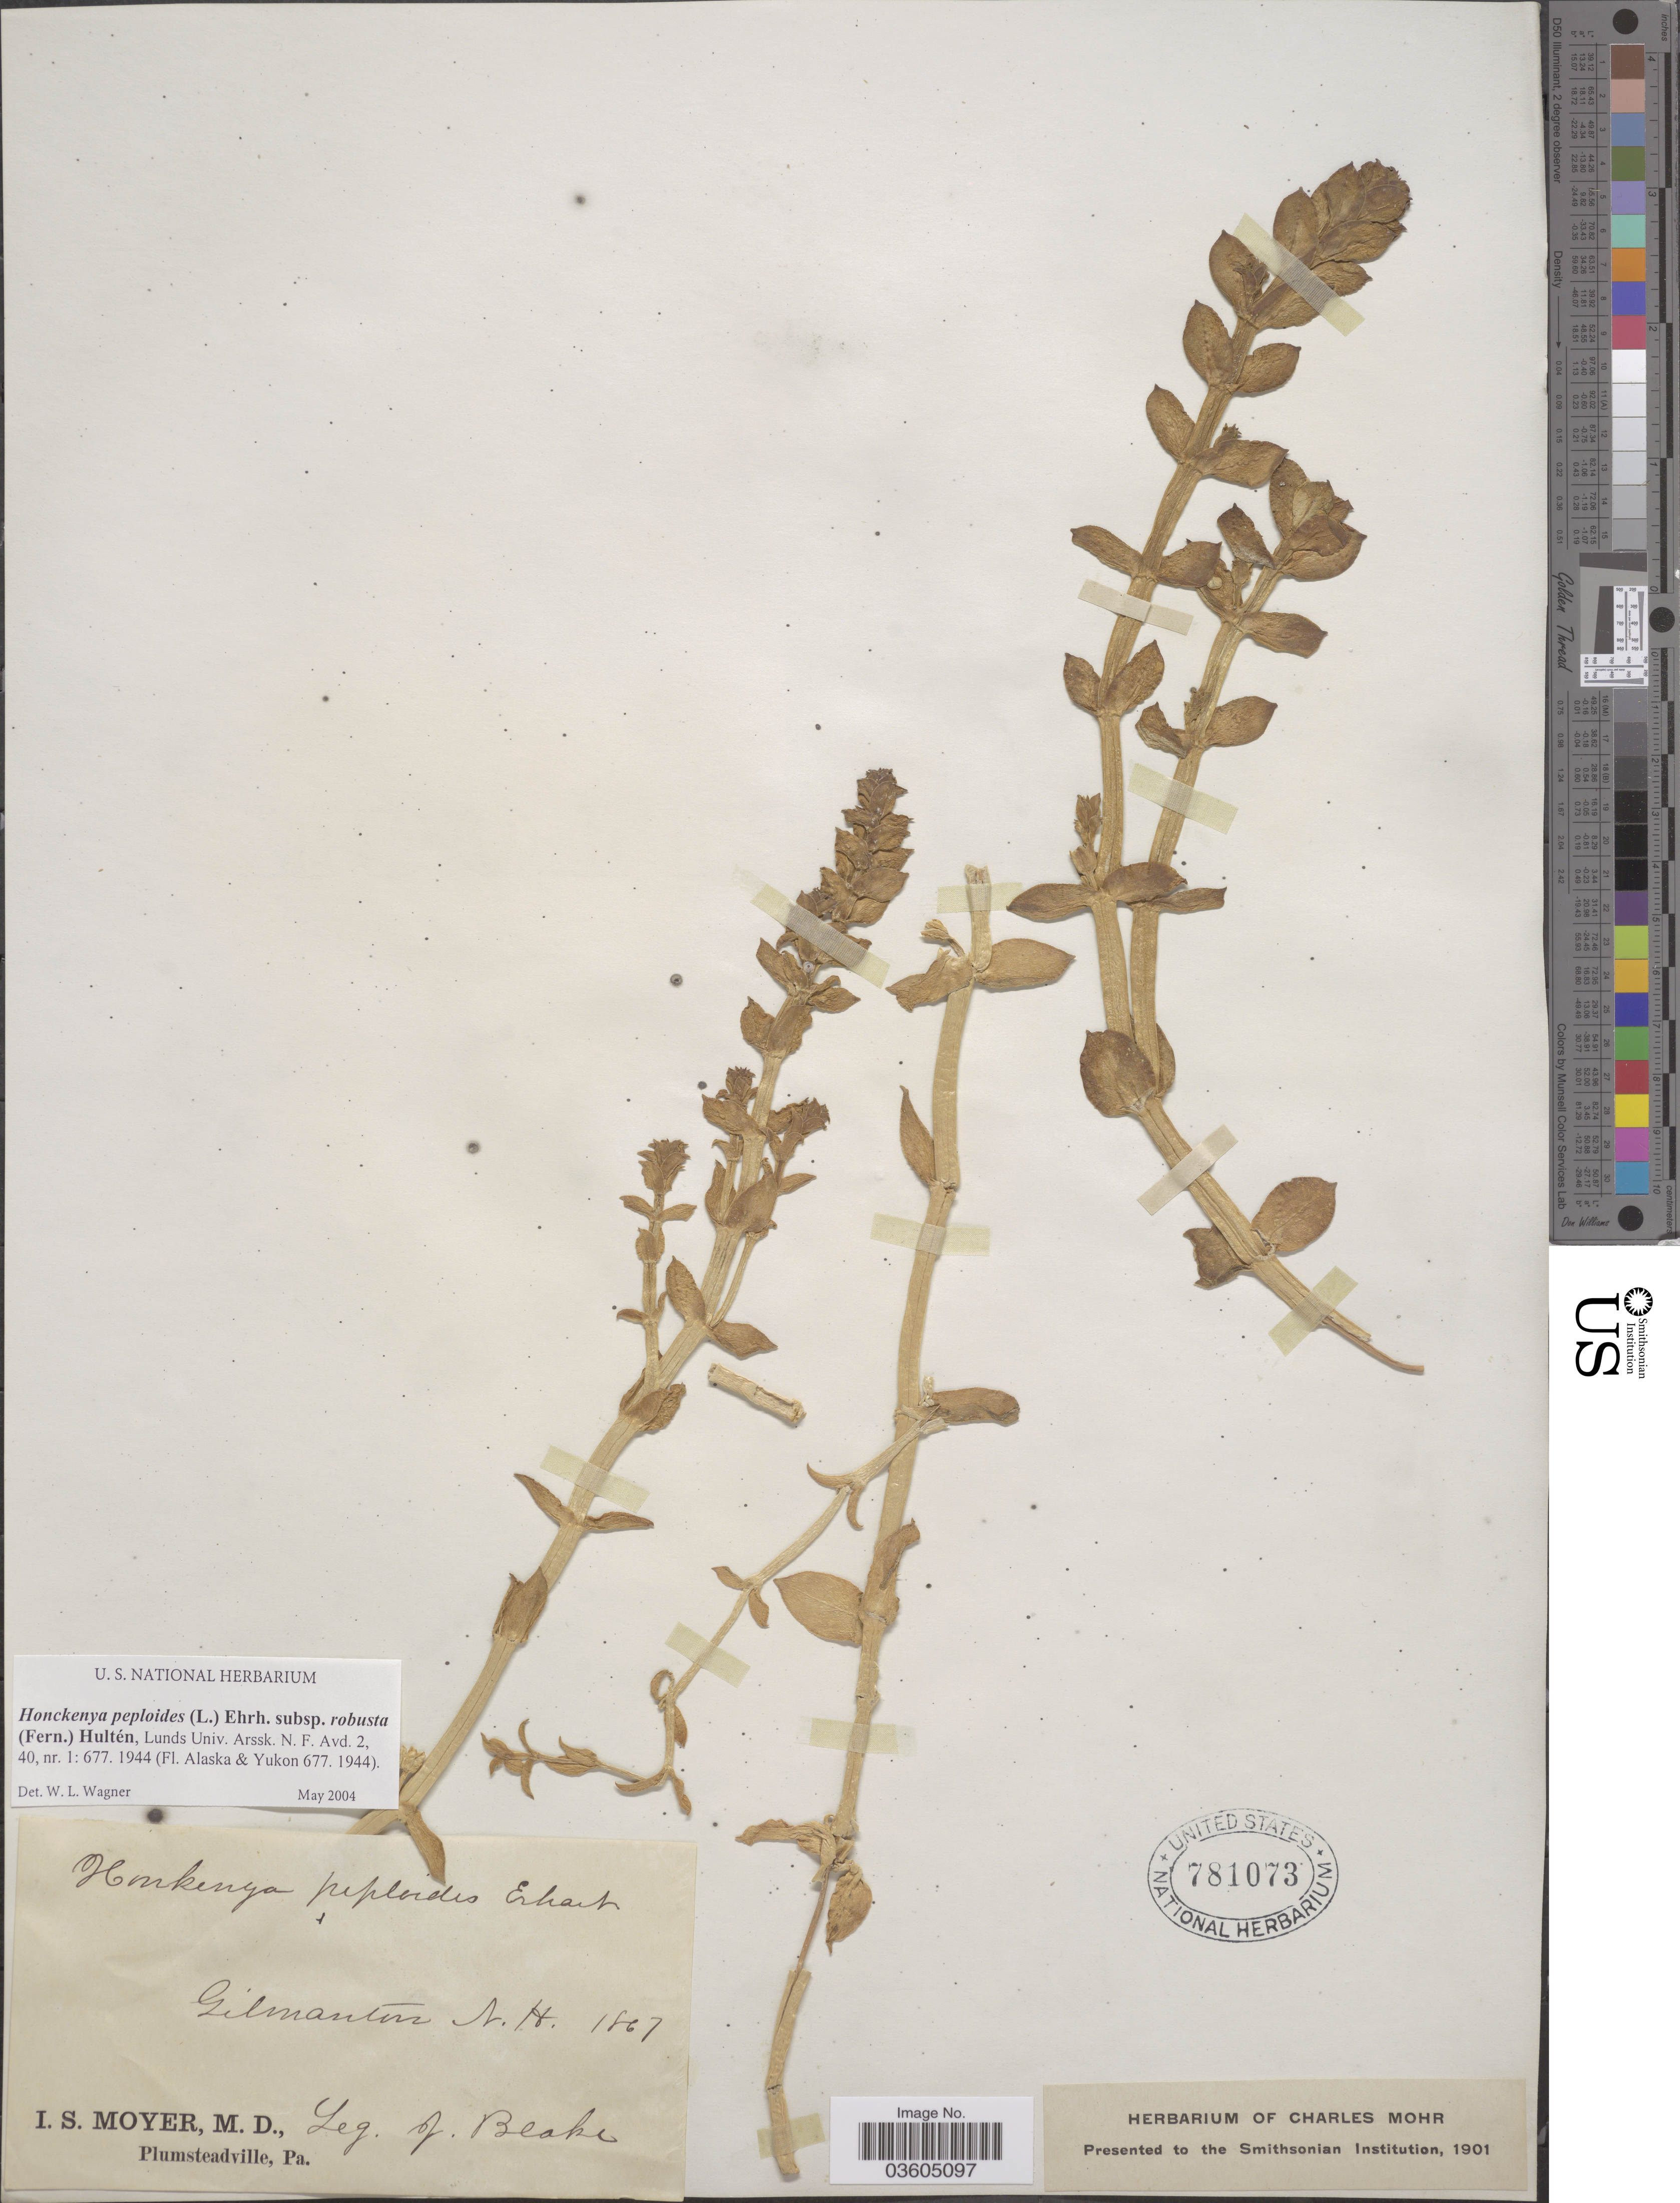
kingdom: Plantae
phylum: Tracheophyta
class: Magnoliopsida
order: Caryophyllales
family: Caryophyllaceae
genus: Honckenya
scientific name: Honckenya peploides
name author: (L.) Ehrh.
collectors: J. Blake & I. S. Moyer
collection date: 1867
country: United States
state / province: New Hampshire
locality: Gilmanton.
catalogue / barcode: US 781073